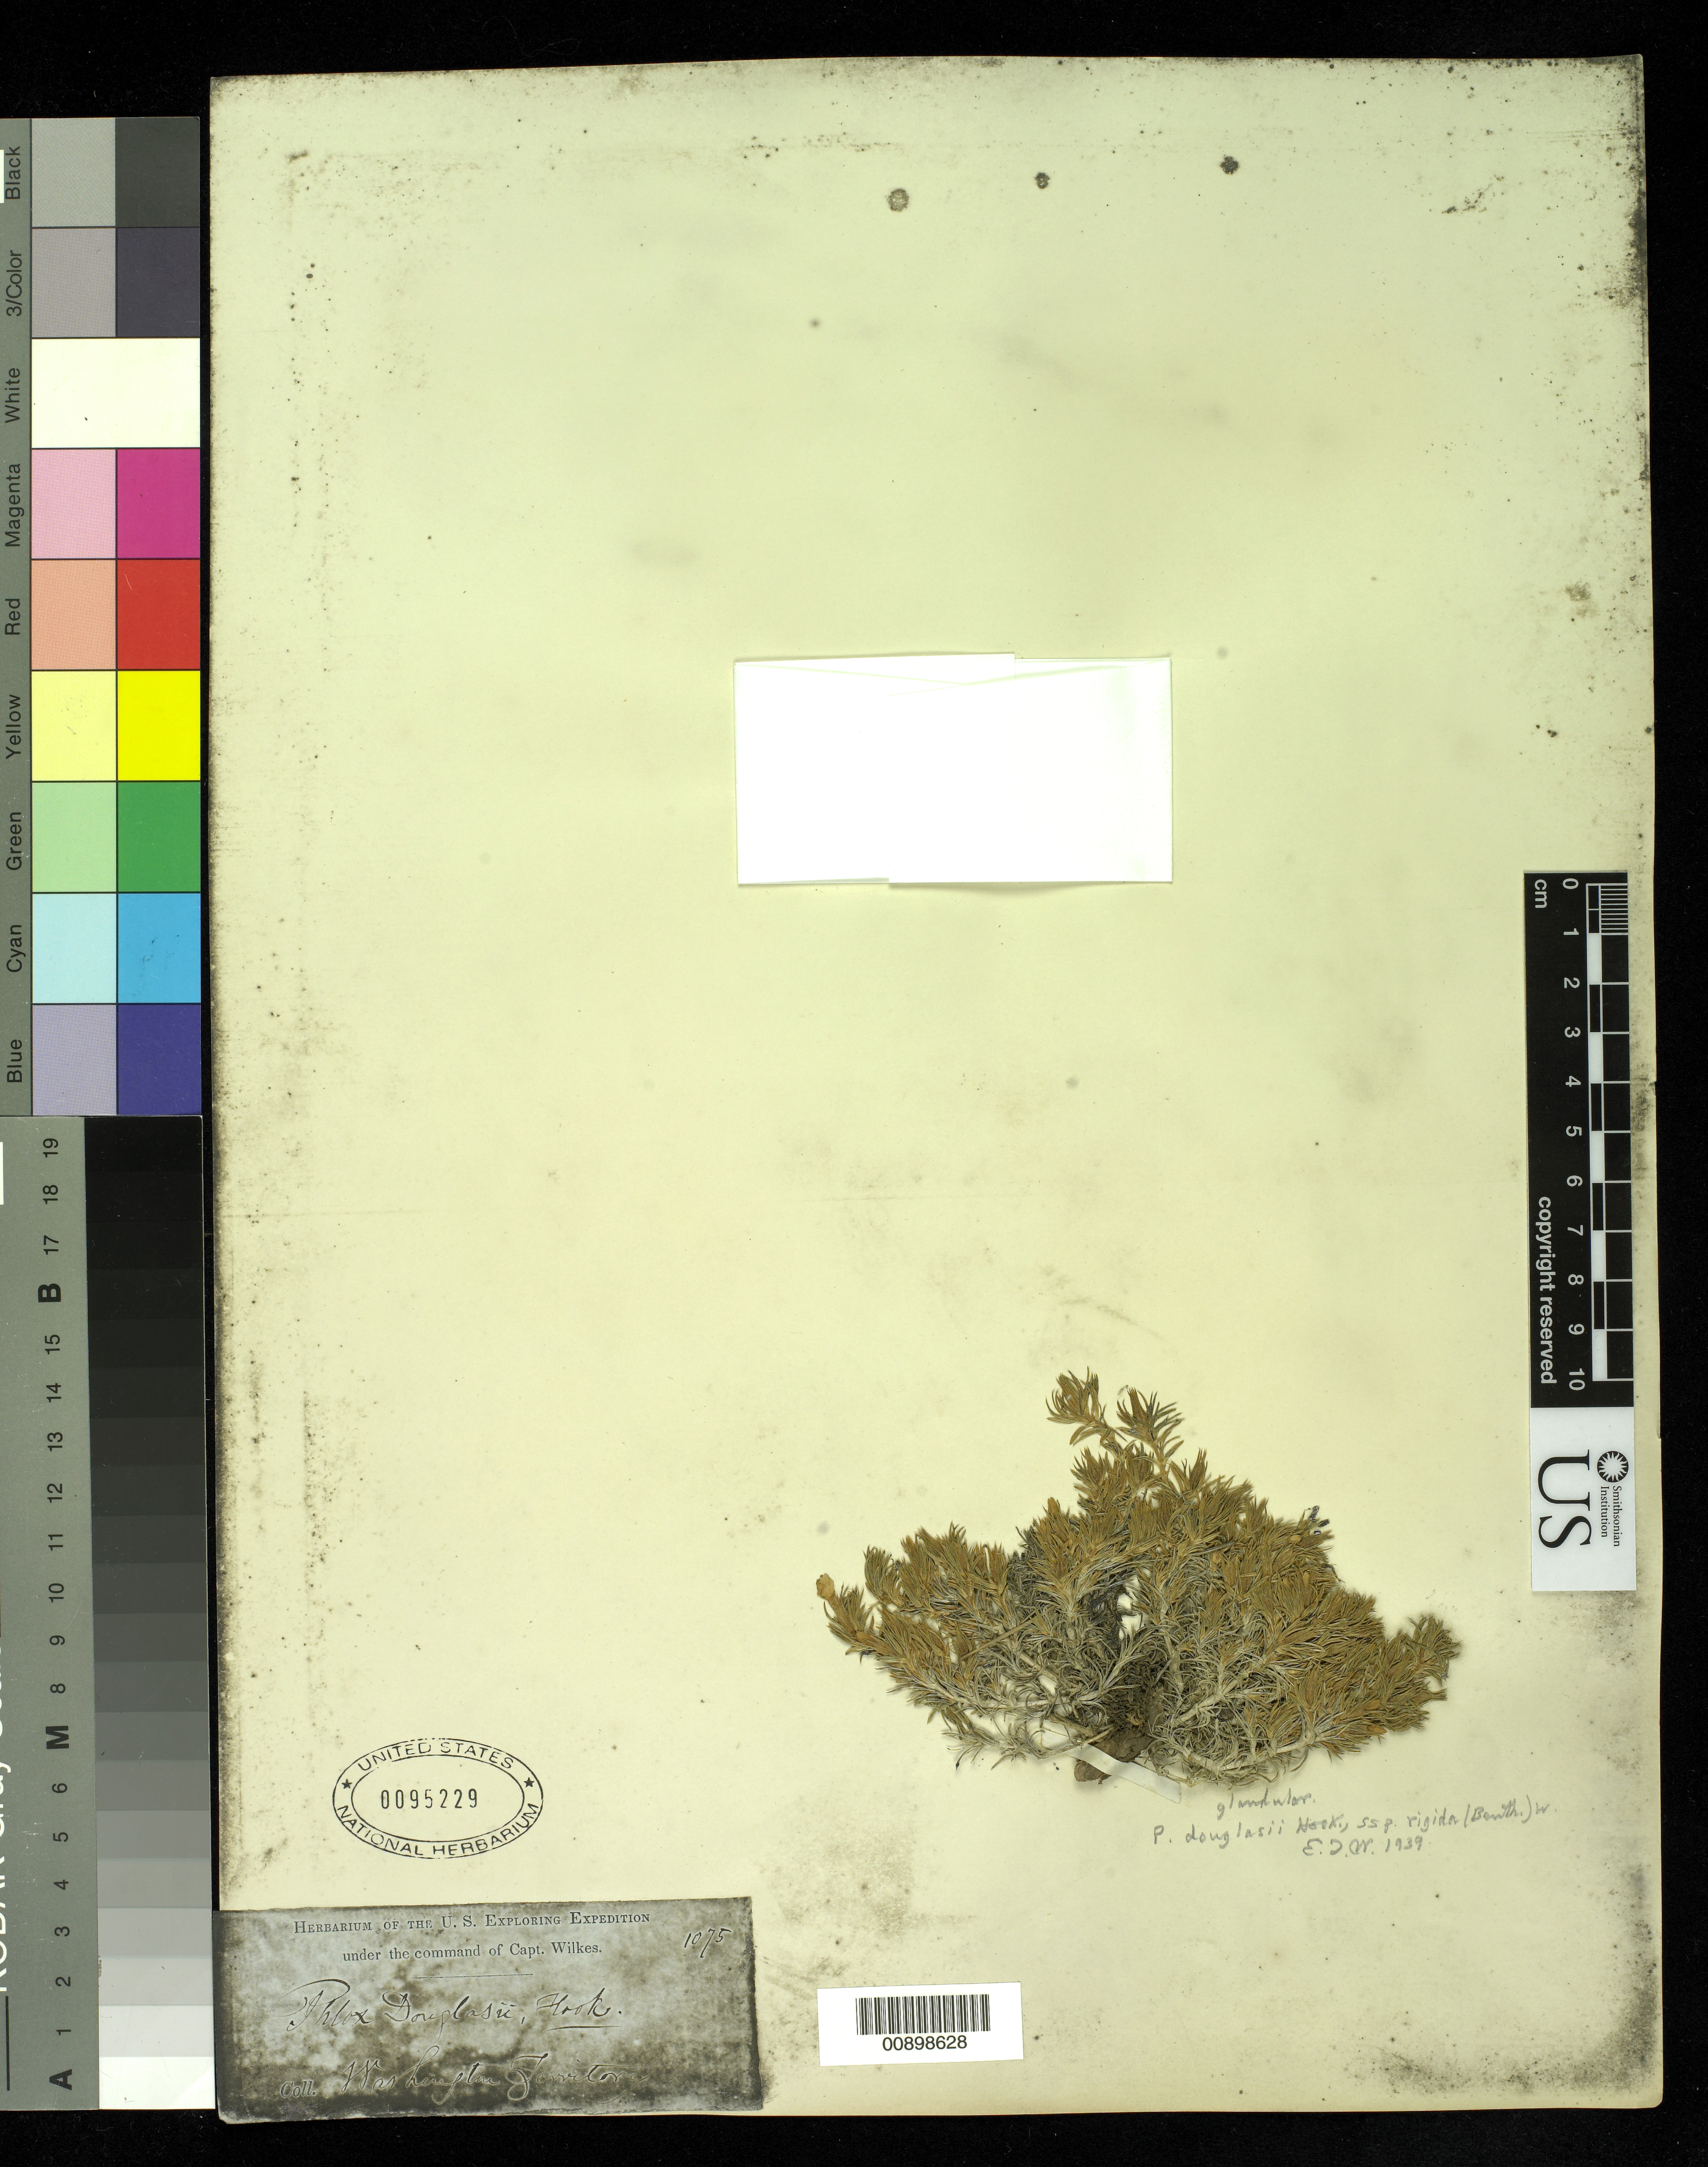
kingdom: Plantae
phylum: Tracheophyta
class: Magnoliopsida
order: Ericales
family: Polemoniaceae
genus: Phlox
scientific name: Phlox caespitosa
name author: Nutt.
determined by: Mayfield, M. H.; Ferguson, C. J.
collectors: Wilkes Explor. Exped.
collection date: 1838/1842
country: United States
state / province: Washington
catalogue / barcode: US 95229